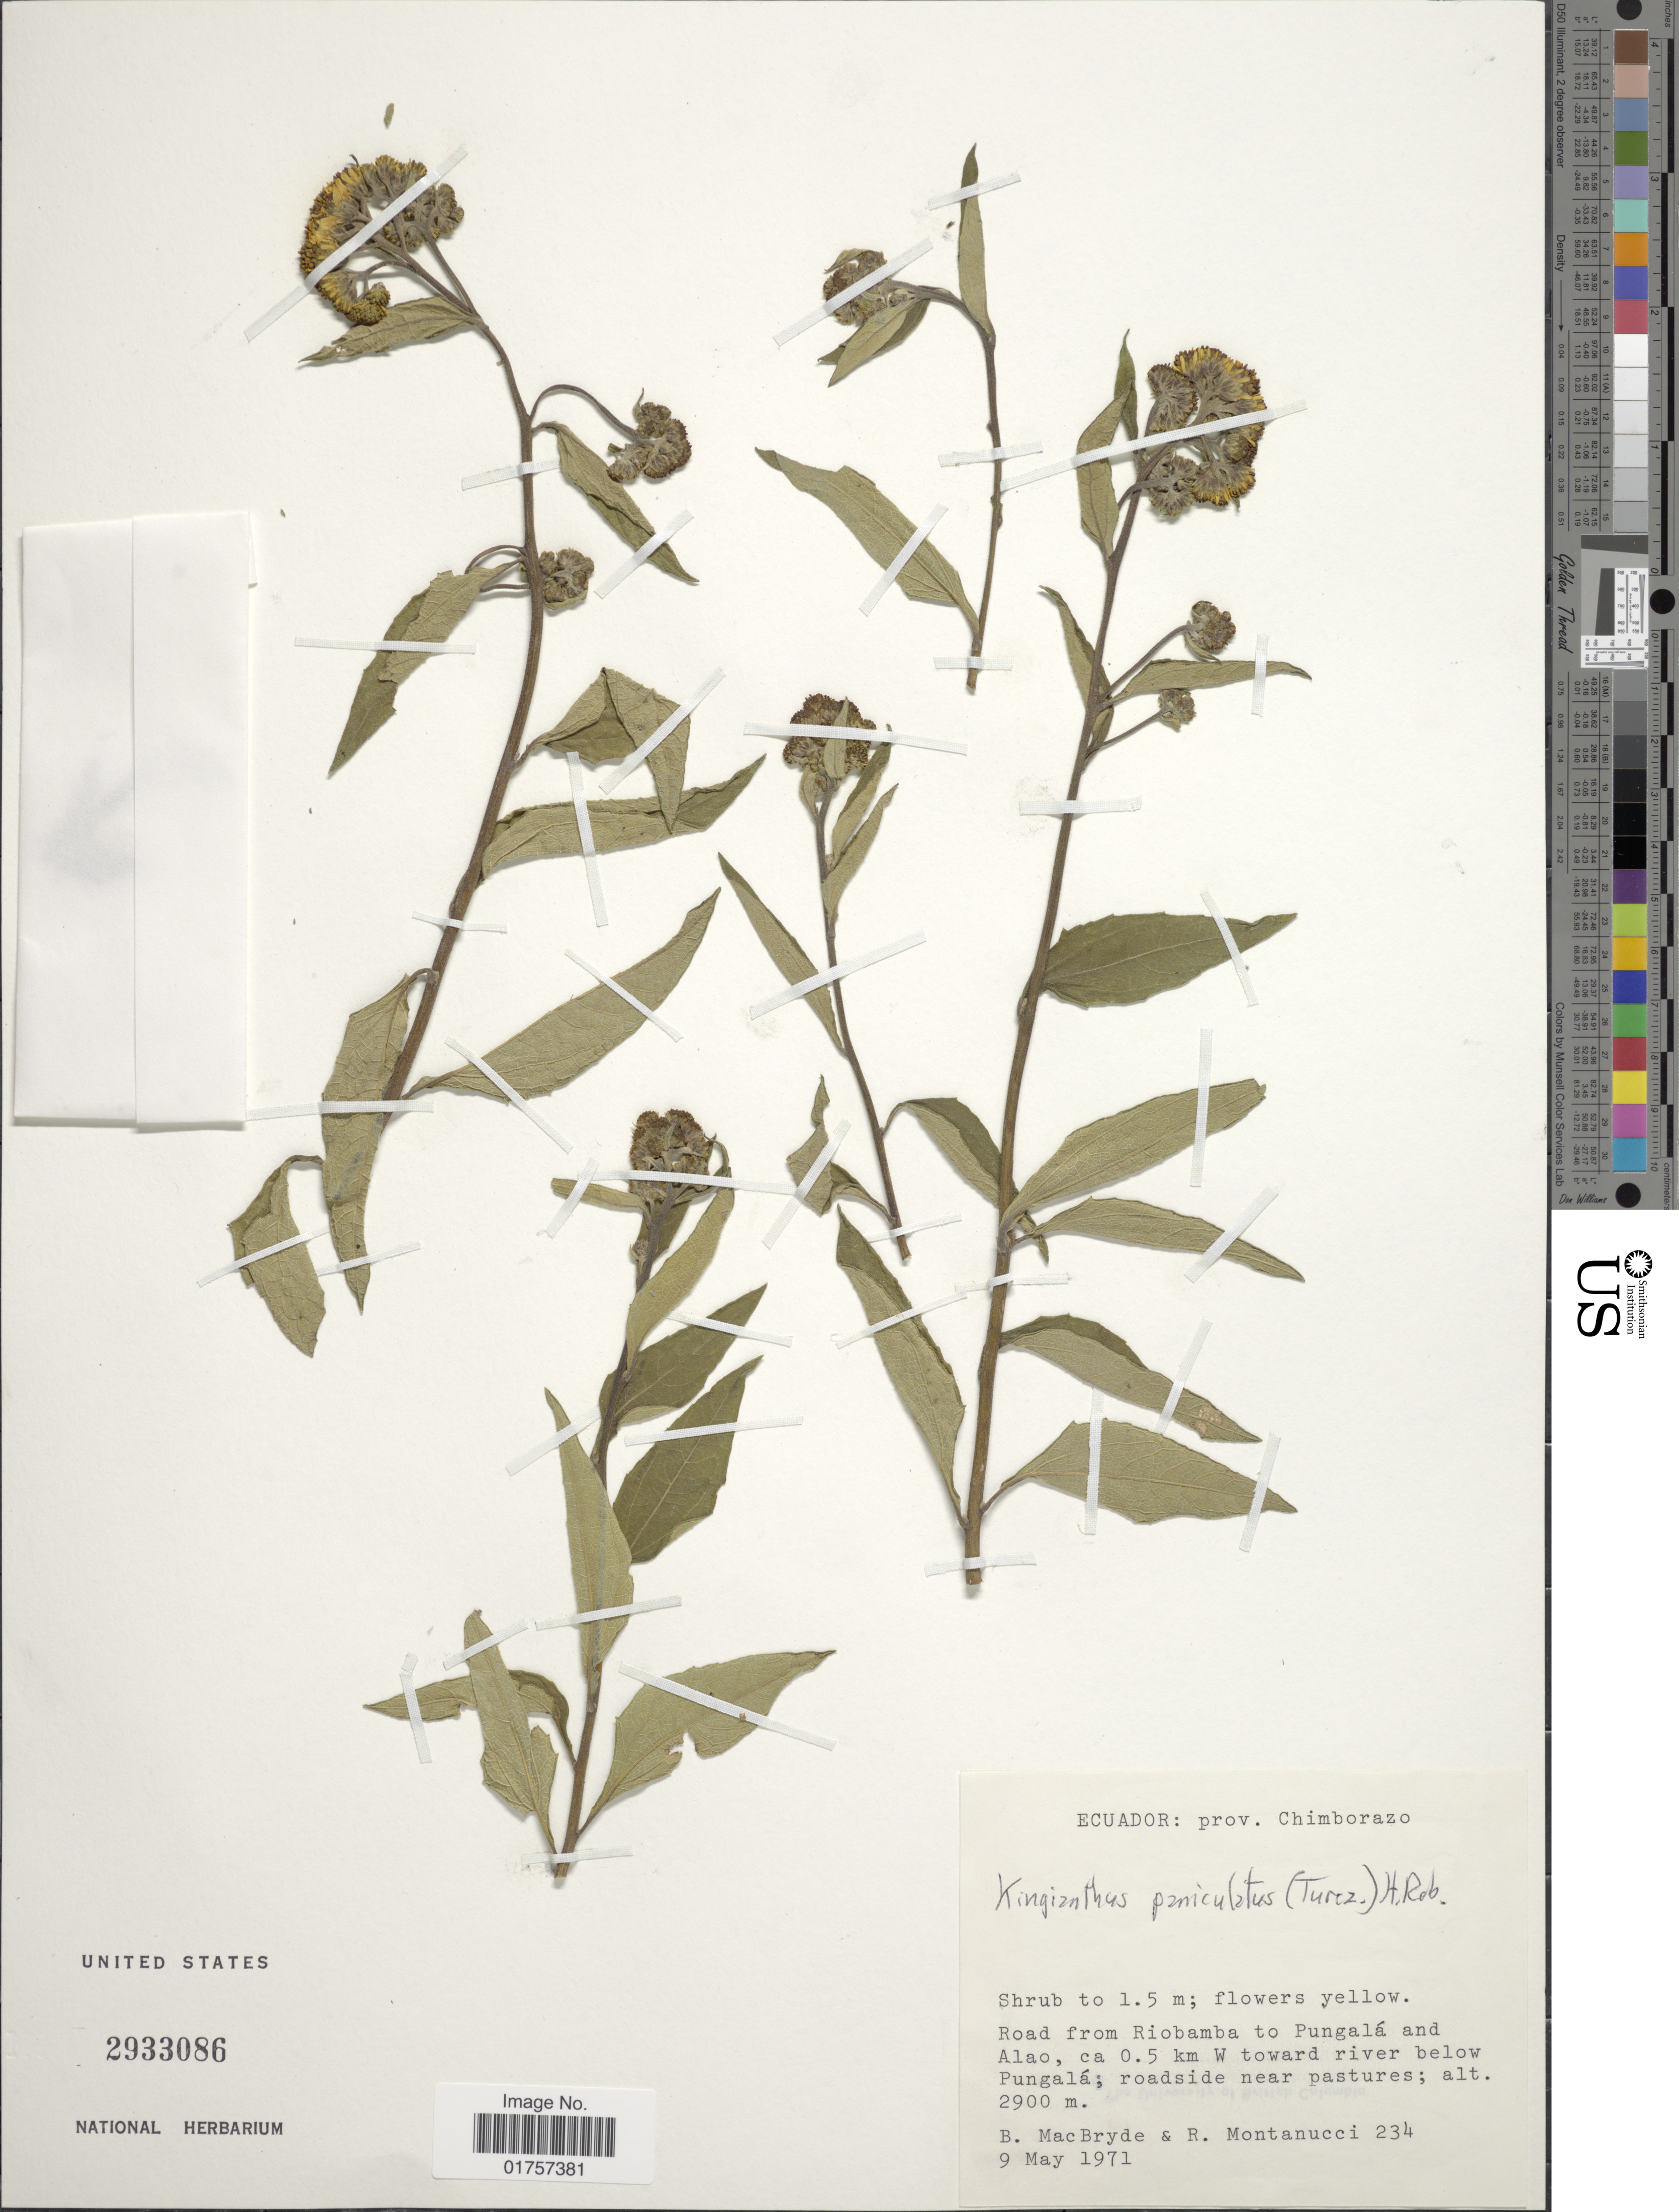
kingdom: Plantae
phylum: Tracheophyta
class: Magnoliopsida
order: Asterales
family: Asteraceae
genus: Kingianthus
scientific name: Kingianthus sodiroi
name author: (Hieron.) H. Rob.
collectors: B. MacBryde & R. Montanucci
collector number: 234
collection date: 1971-05-09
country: Ecuador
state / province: Chimborazo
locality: Road from Riobamba to Pungalá and Alao, ca. 0.5 km W toward river below Pungalá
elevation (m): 2900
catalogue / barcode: US 2933086